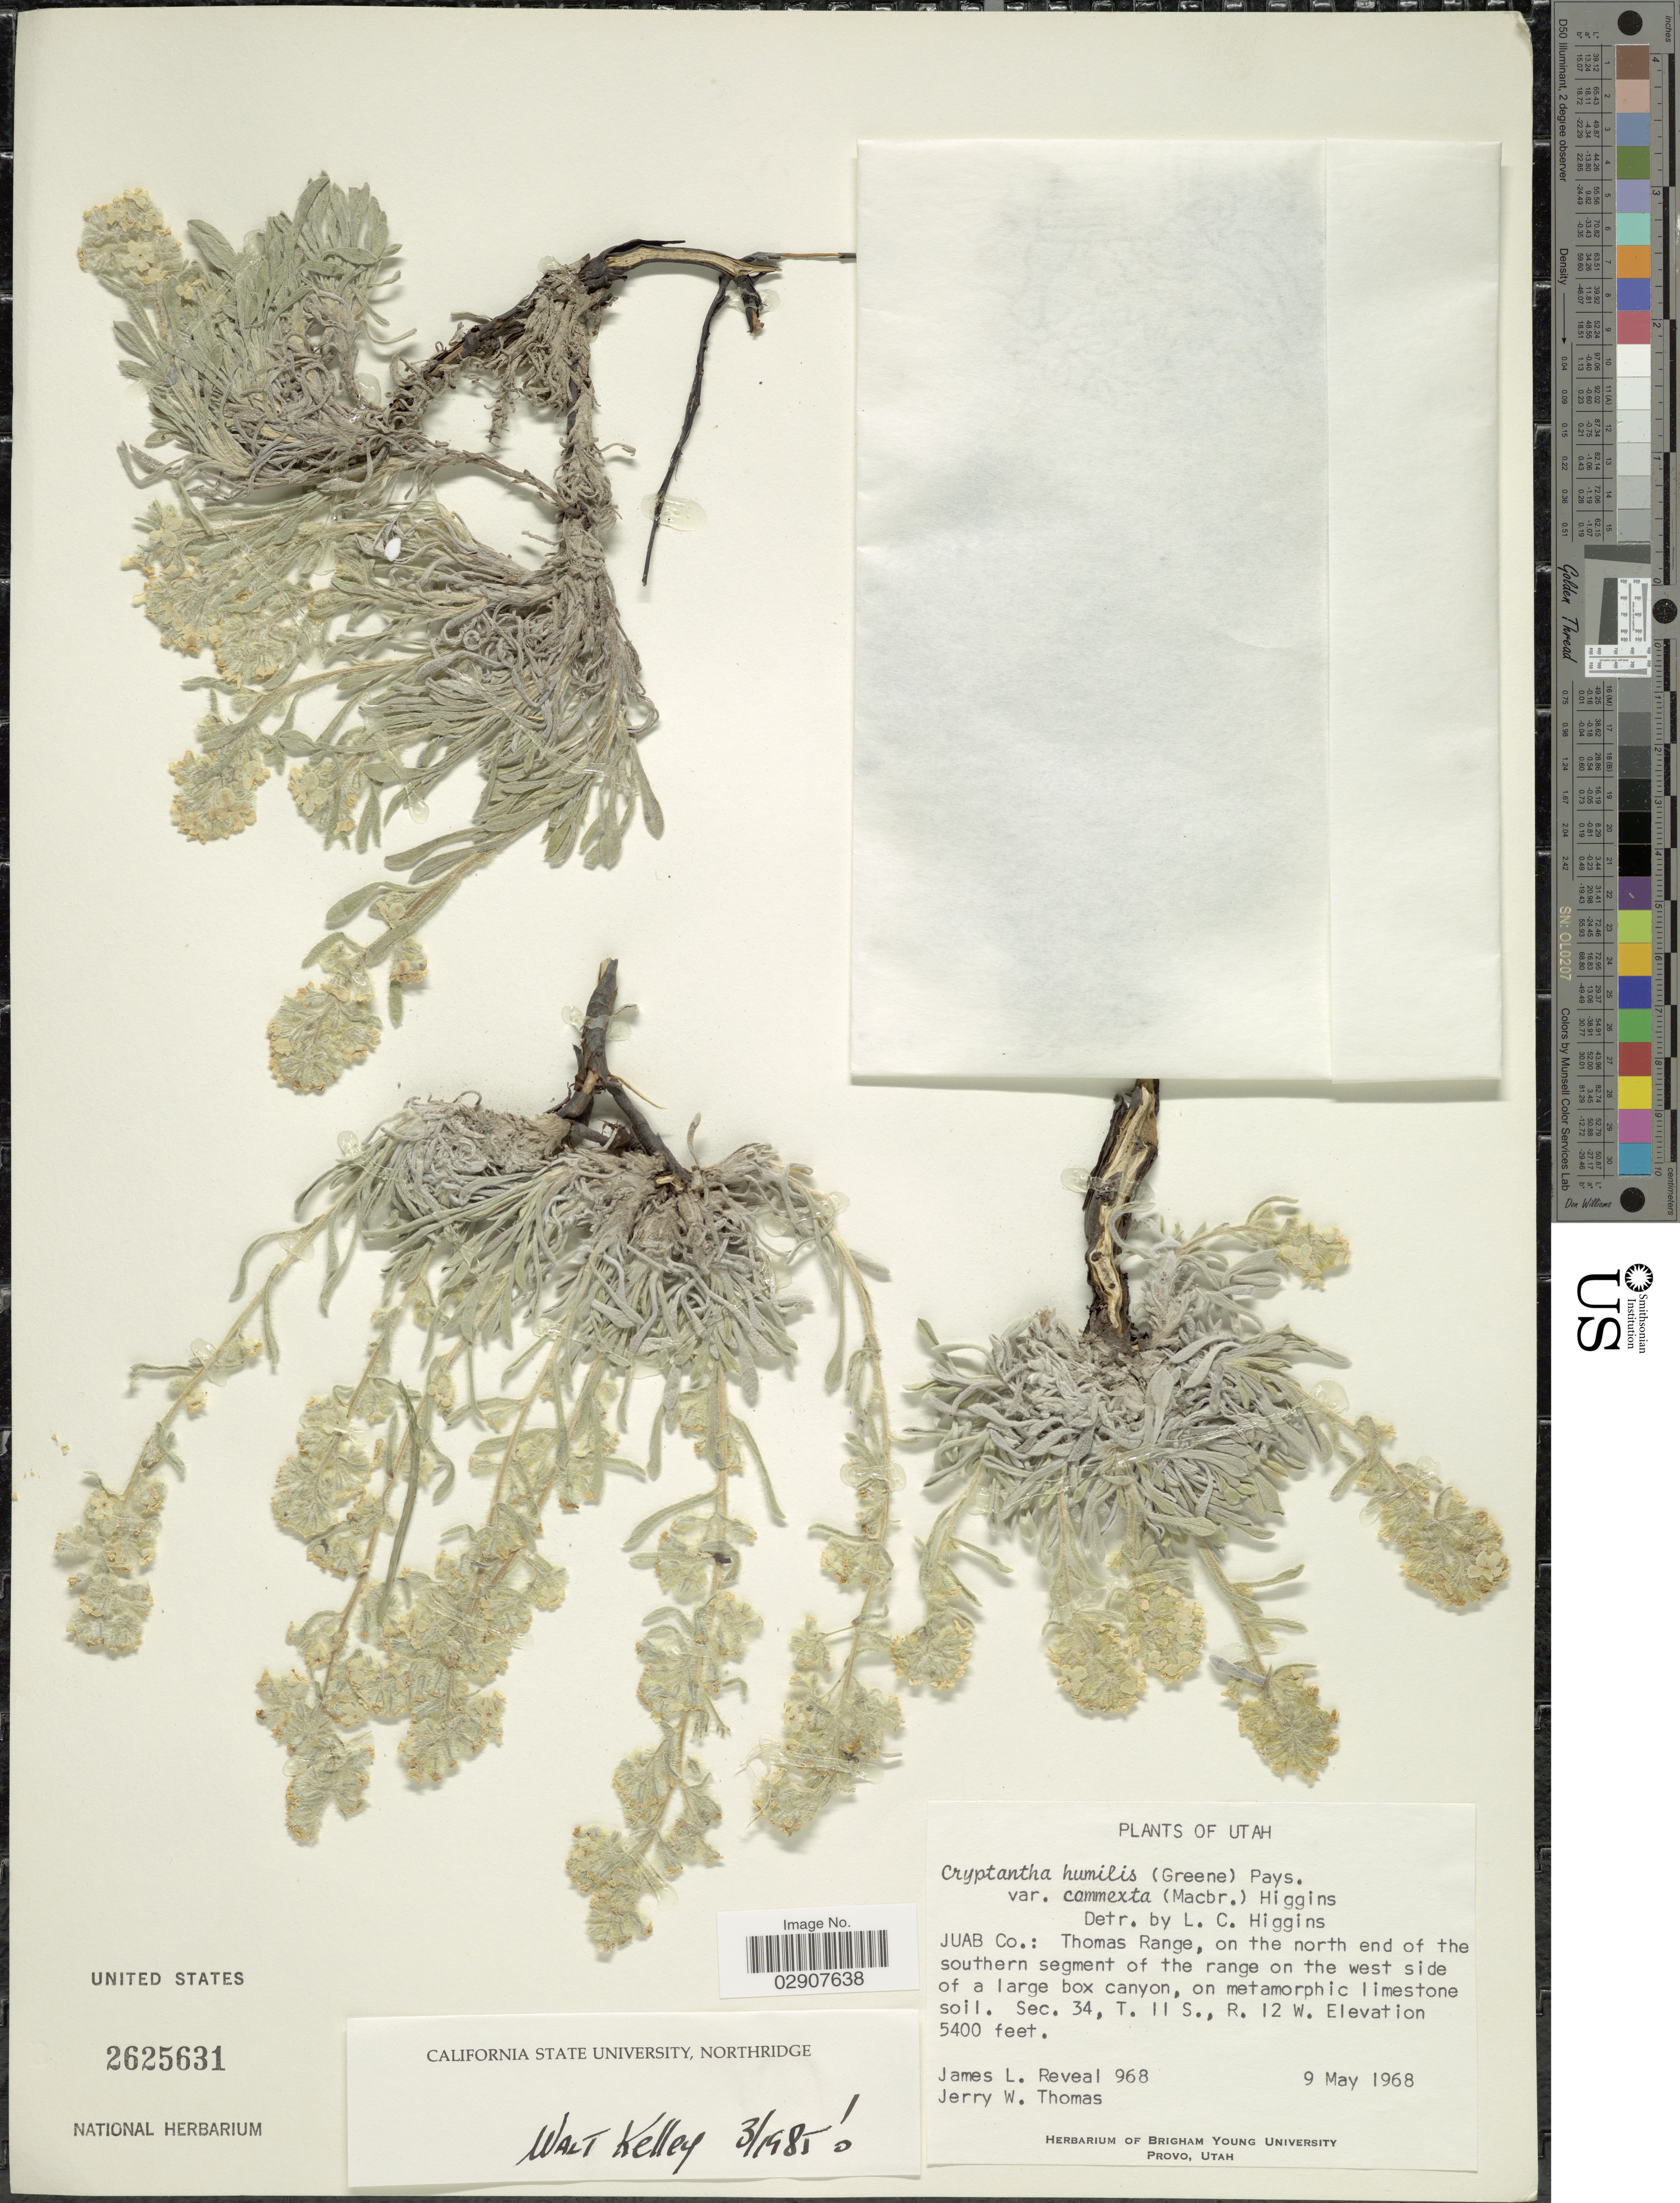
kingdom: Plantae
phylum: Tracheophyta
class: Magnoliopsida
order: Boraginales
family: Boraginaceae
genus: Cryptantha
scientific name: Cryptantha humilis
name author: (Greene) Payson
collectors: J. L. Reveal & J. W. Thomas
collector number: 968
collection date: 1968-05-09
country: United States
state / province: Utah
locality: Juab Co.: Thomas Range, on the north end of the southern segment of the range on the west side of large box canyon, Sec.34, T11S,R12W.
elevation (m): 1646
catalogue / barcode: US 2625631